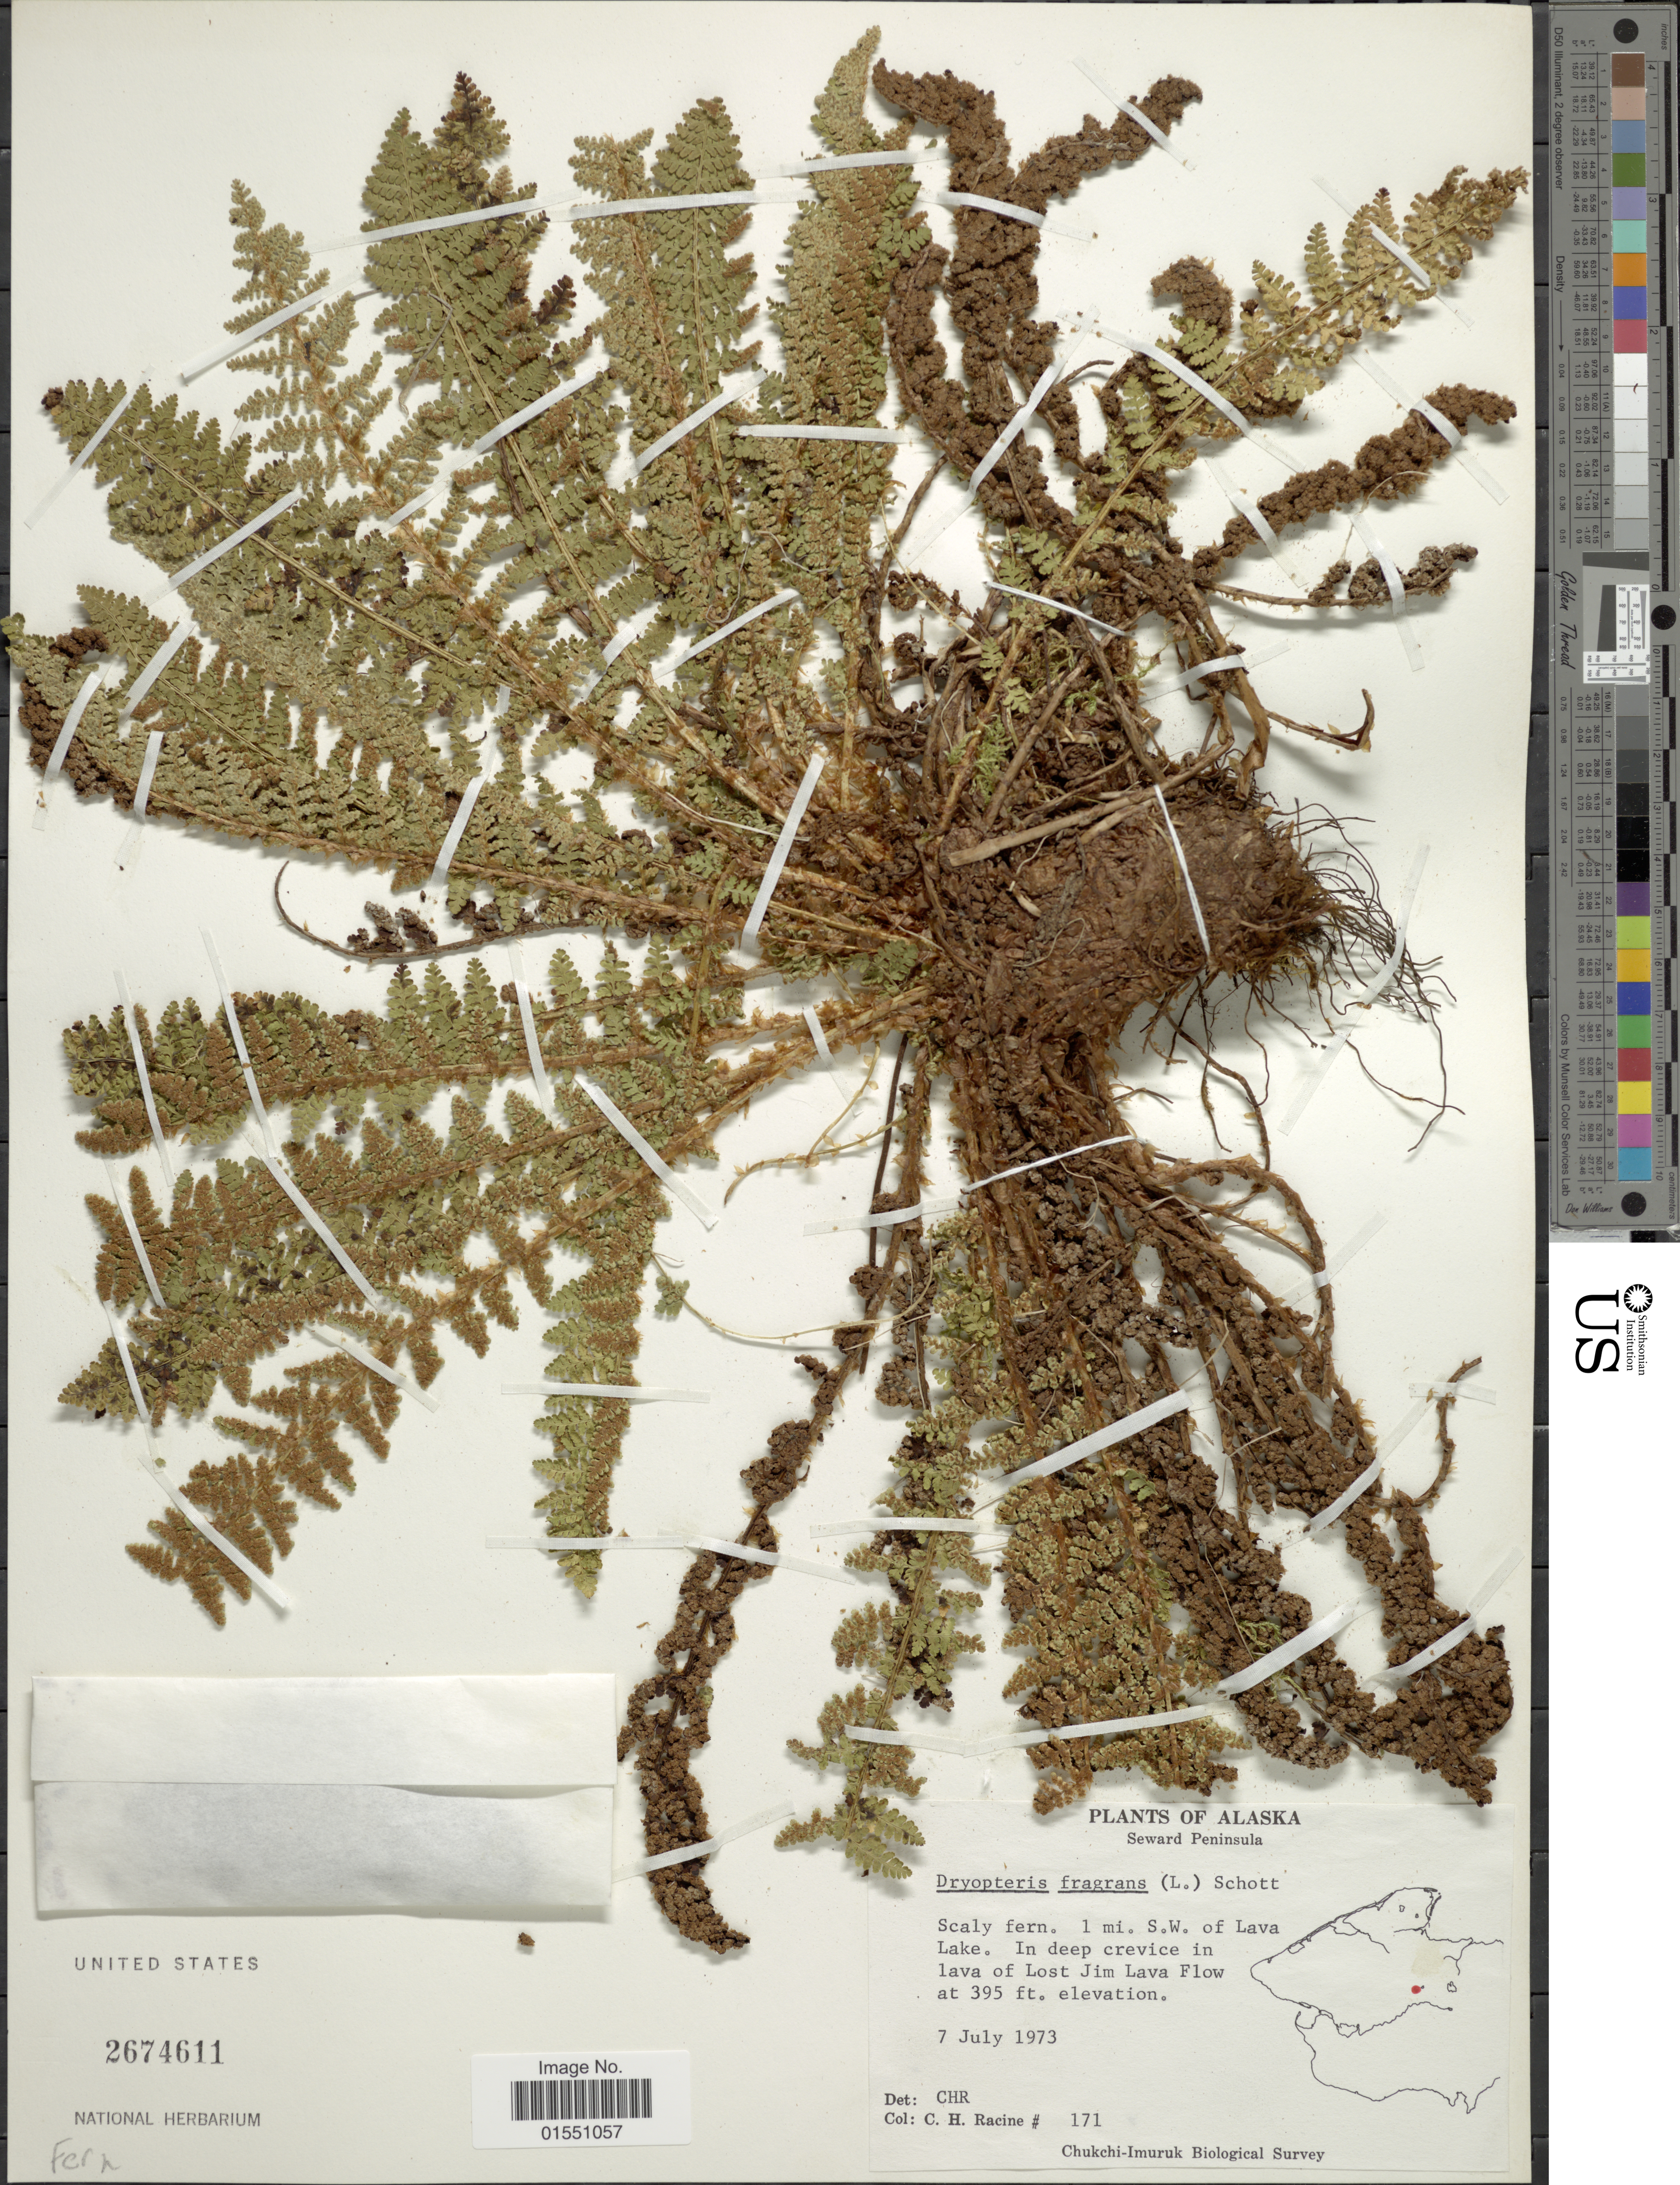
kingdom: Plantae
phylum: Tracheophyta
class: Polypodiopsida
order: Polypodiales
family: Dryopteridaceae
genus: Dryopteris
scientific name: Dryopteris fragrans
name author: (L.) Schott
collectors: C. Racine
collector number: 171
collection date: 1973-07-07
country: United States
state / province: Alaska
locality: Sewar peninsula. Scaly fern. 1 mi. S.W. of lava Lake. In deep crevice in lava of Lost Jim Lava Flow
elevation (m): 120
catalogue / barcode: US 2674611